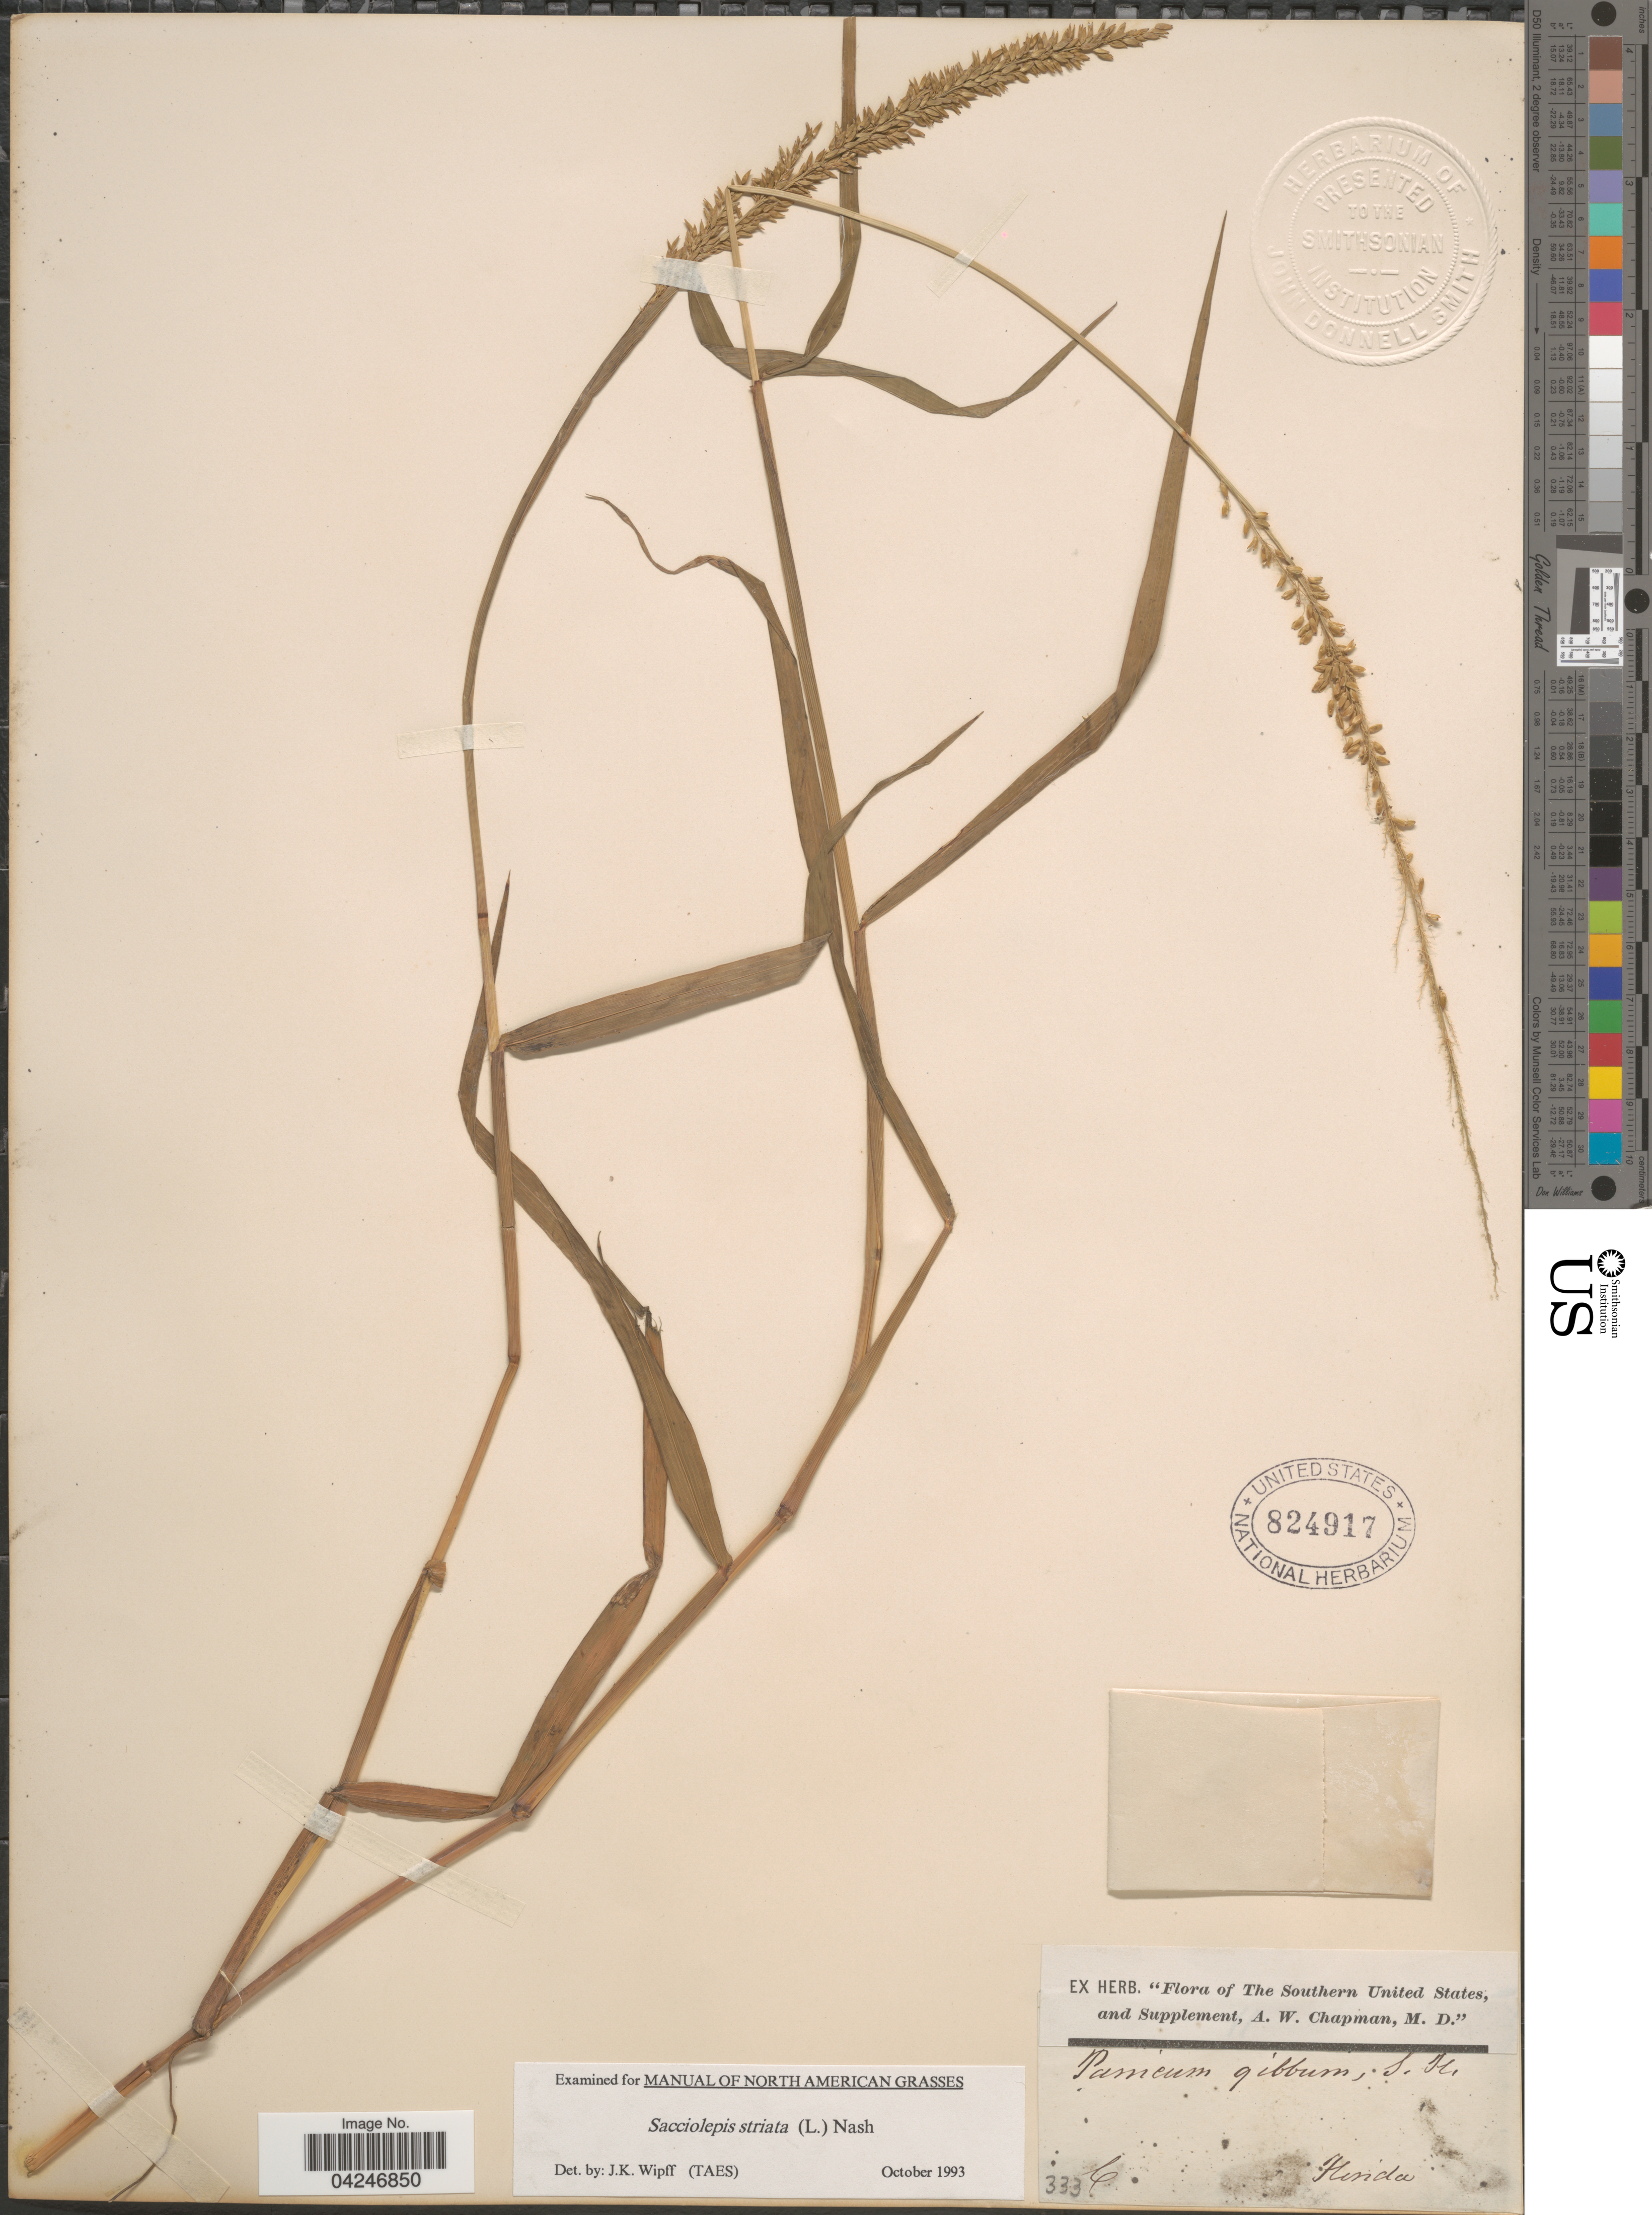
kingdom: Plantae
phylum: Tracheophyta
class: Liliopsida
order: Poales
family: Poaceae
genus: Sacciolepis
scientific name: Sacciolepis striata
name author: (L.) Nash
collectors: ex herb. A.W. Chapman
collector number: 333b*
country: United States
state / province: Florida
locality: The Southern United States.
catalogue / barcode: US 824917